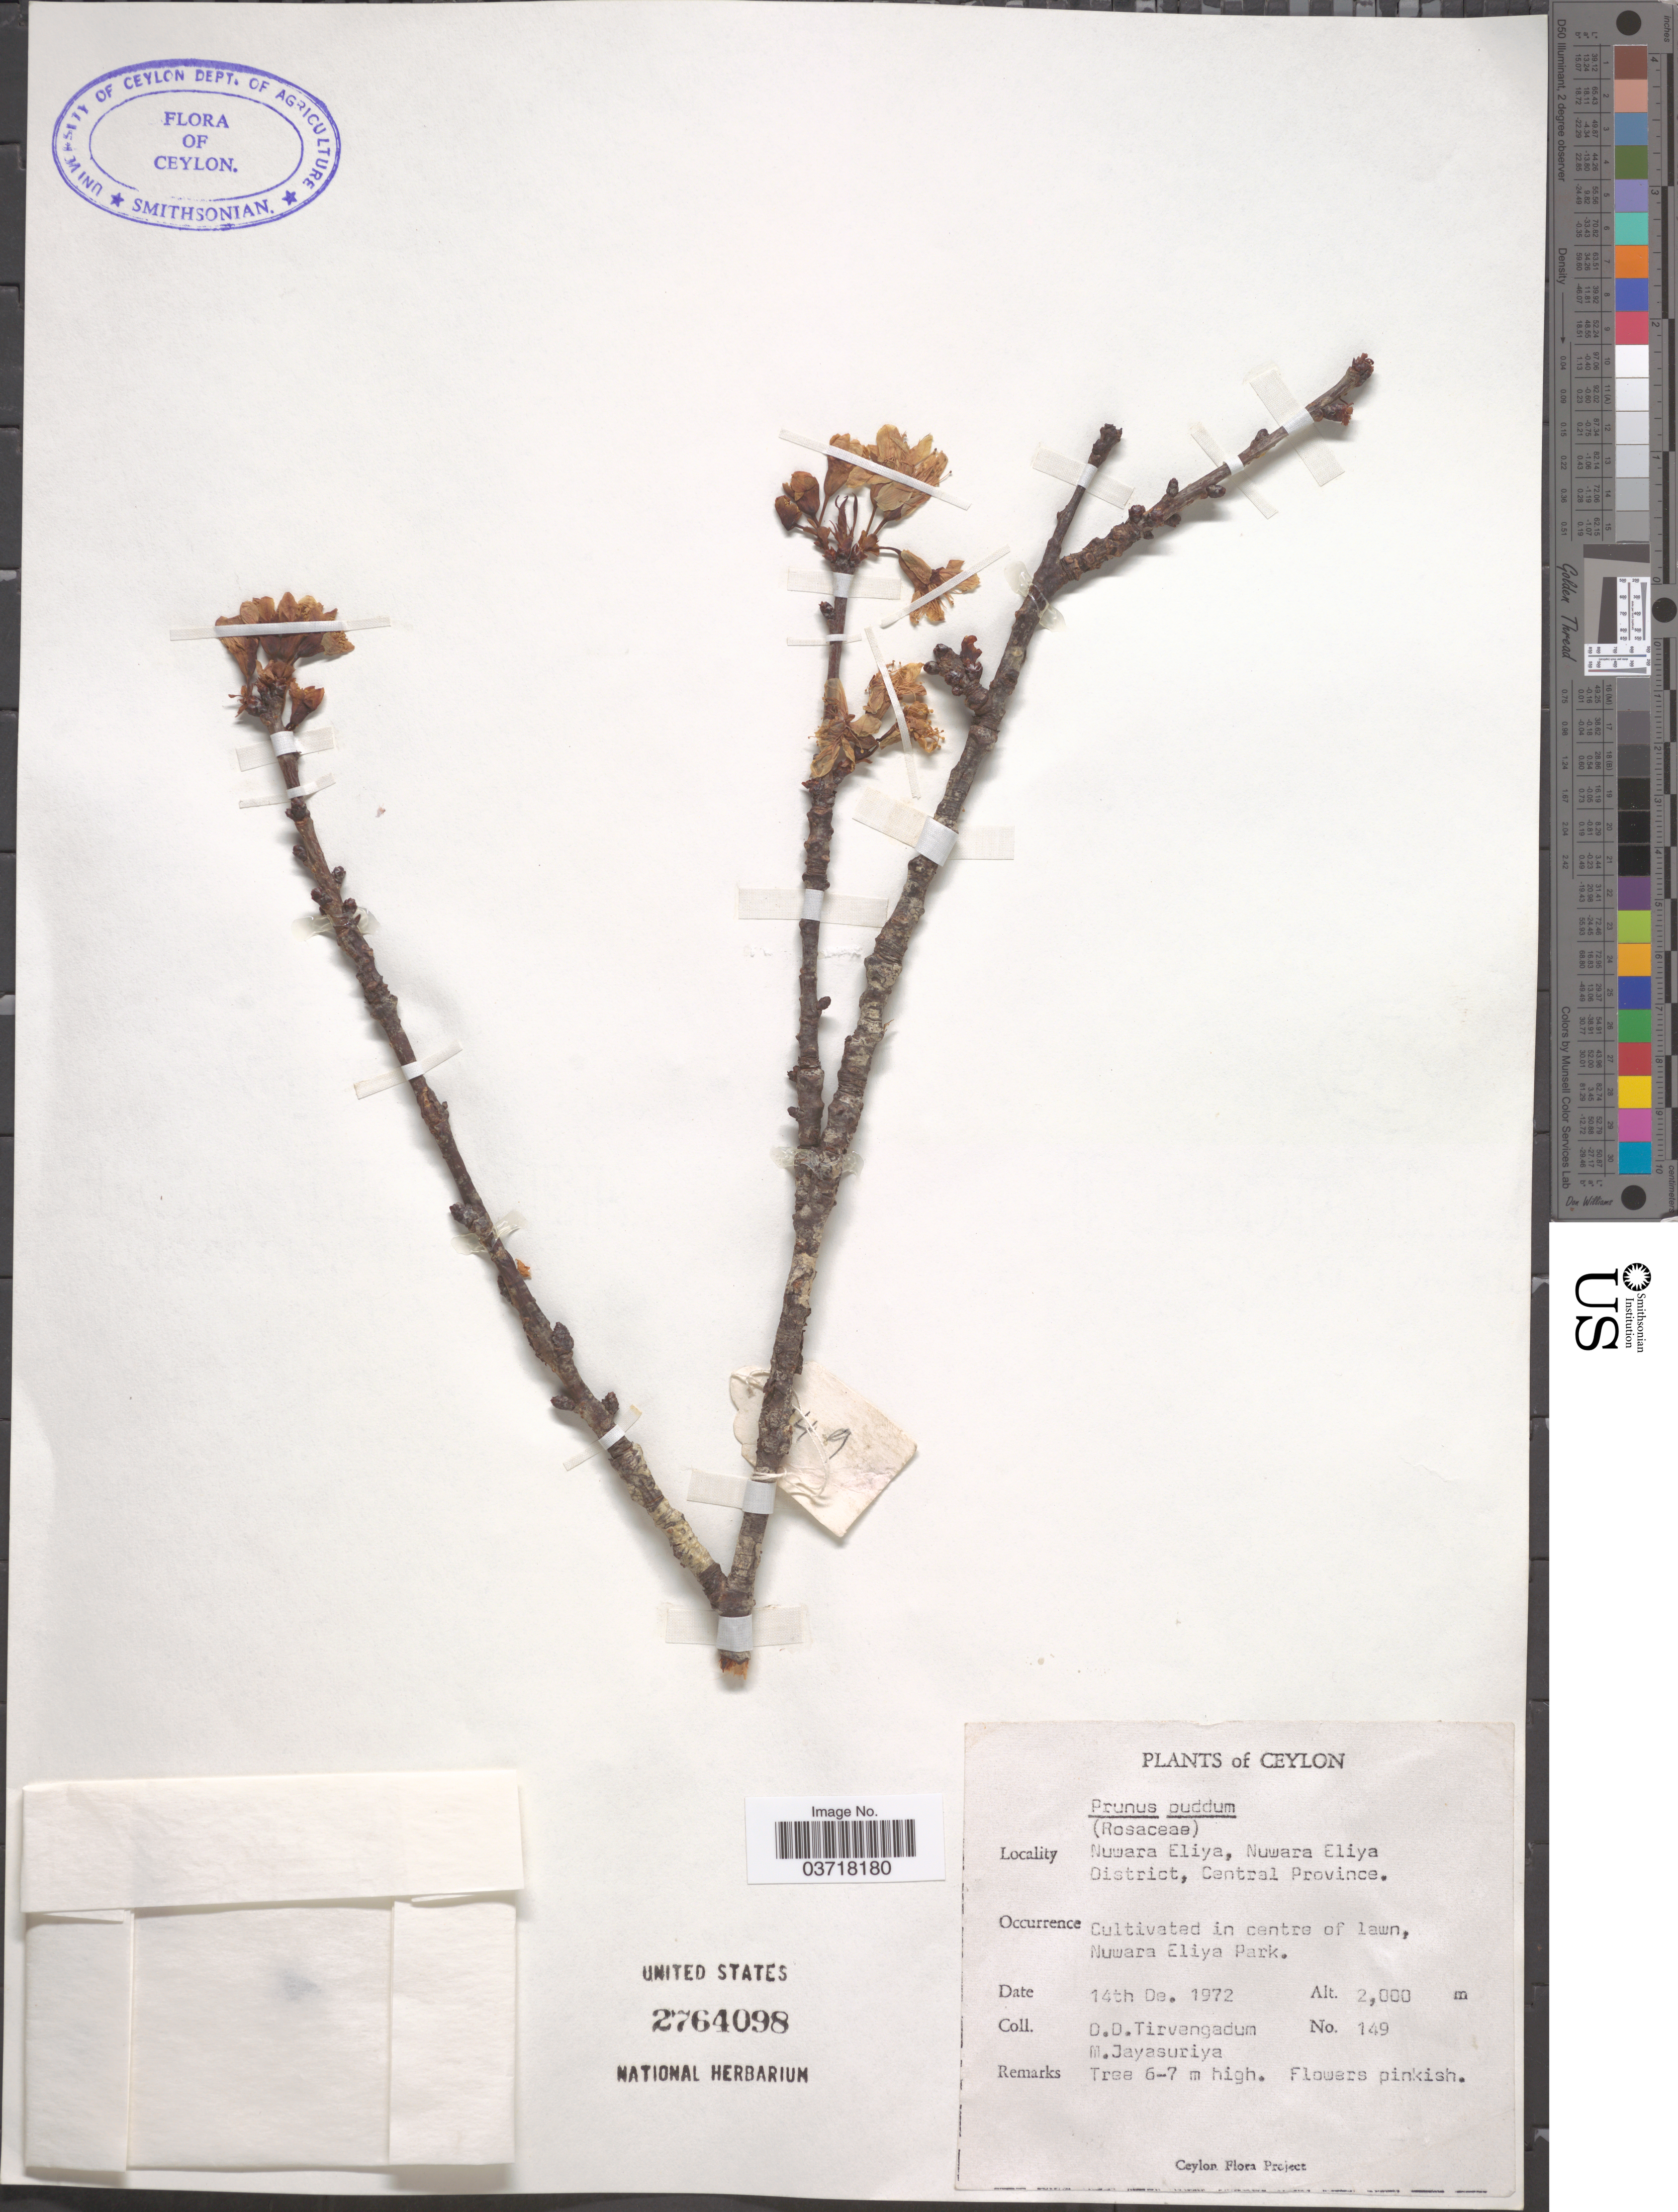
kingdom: Plantae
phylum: Tracheophyta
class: Magnoliopsida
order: Rosales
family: Rosaceae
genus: Prunus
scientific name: Prunus puddum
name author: Stokes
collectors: D. Tirvengadum & M. Jayasuriya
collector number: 149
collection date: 1972-12-14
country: Sri Lanka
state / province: Central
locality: Ceylon. Nuwara Eliya, Nuwara Eliya District. In centre of lawn, Nuwara Eliya Park.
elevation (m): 2000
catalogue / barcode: US 2764098